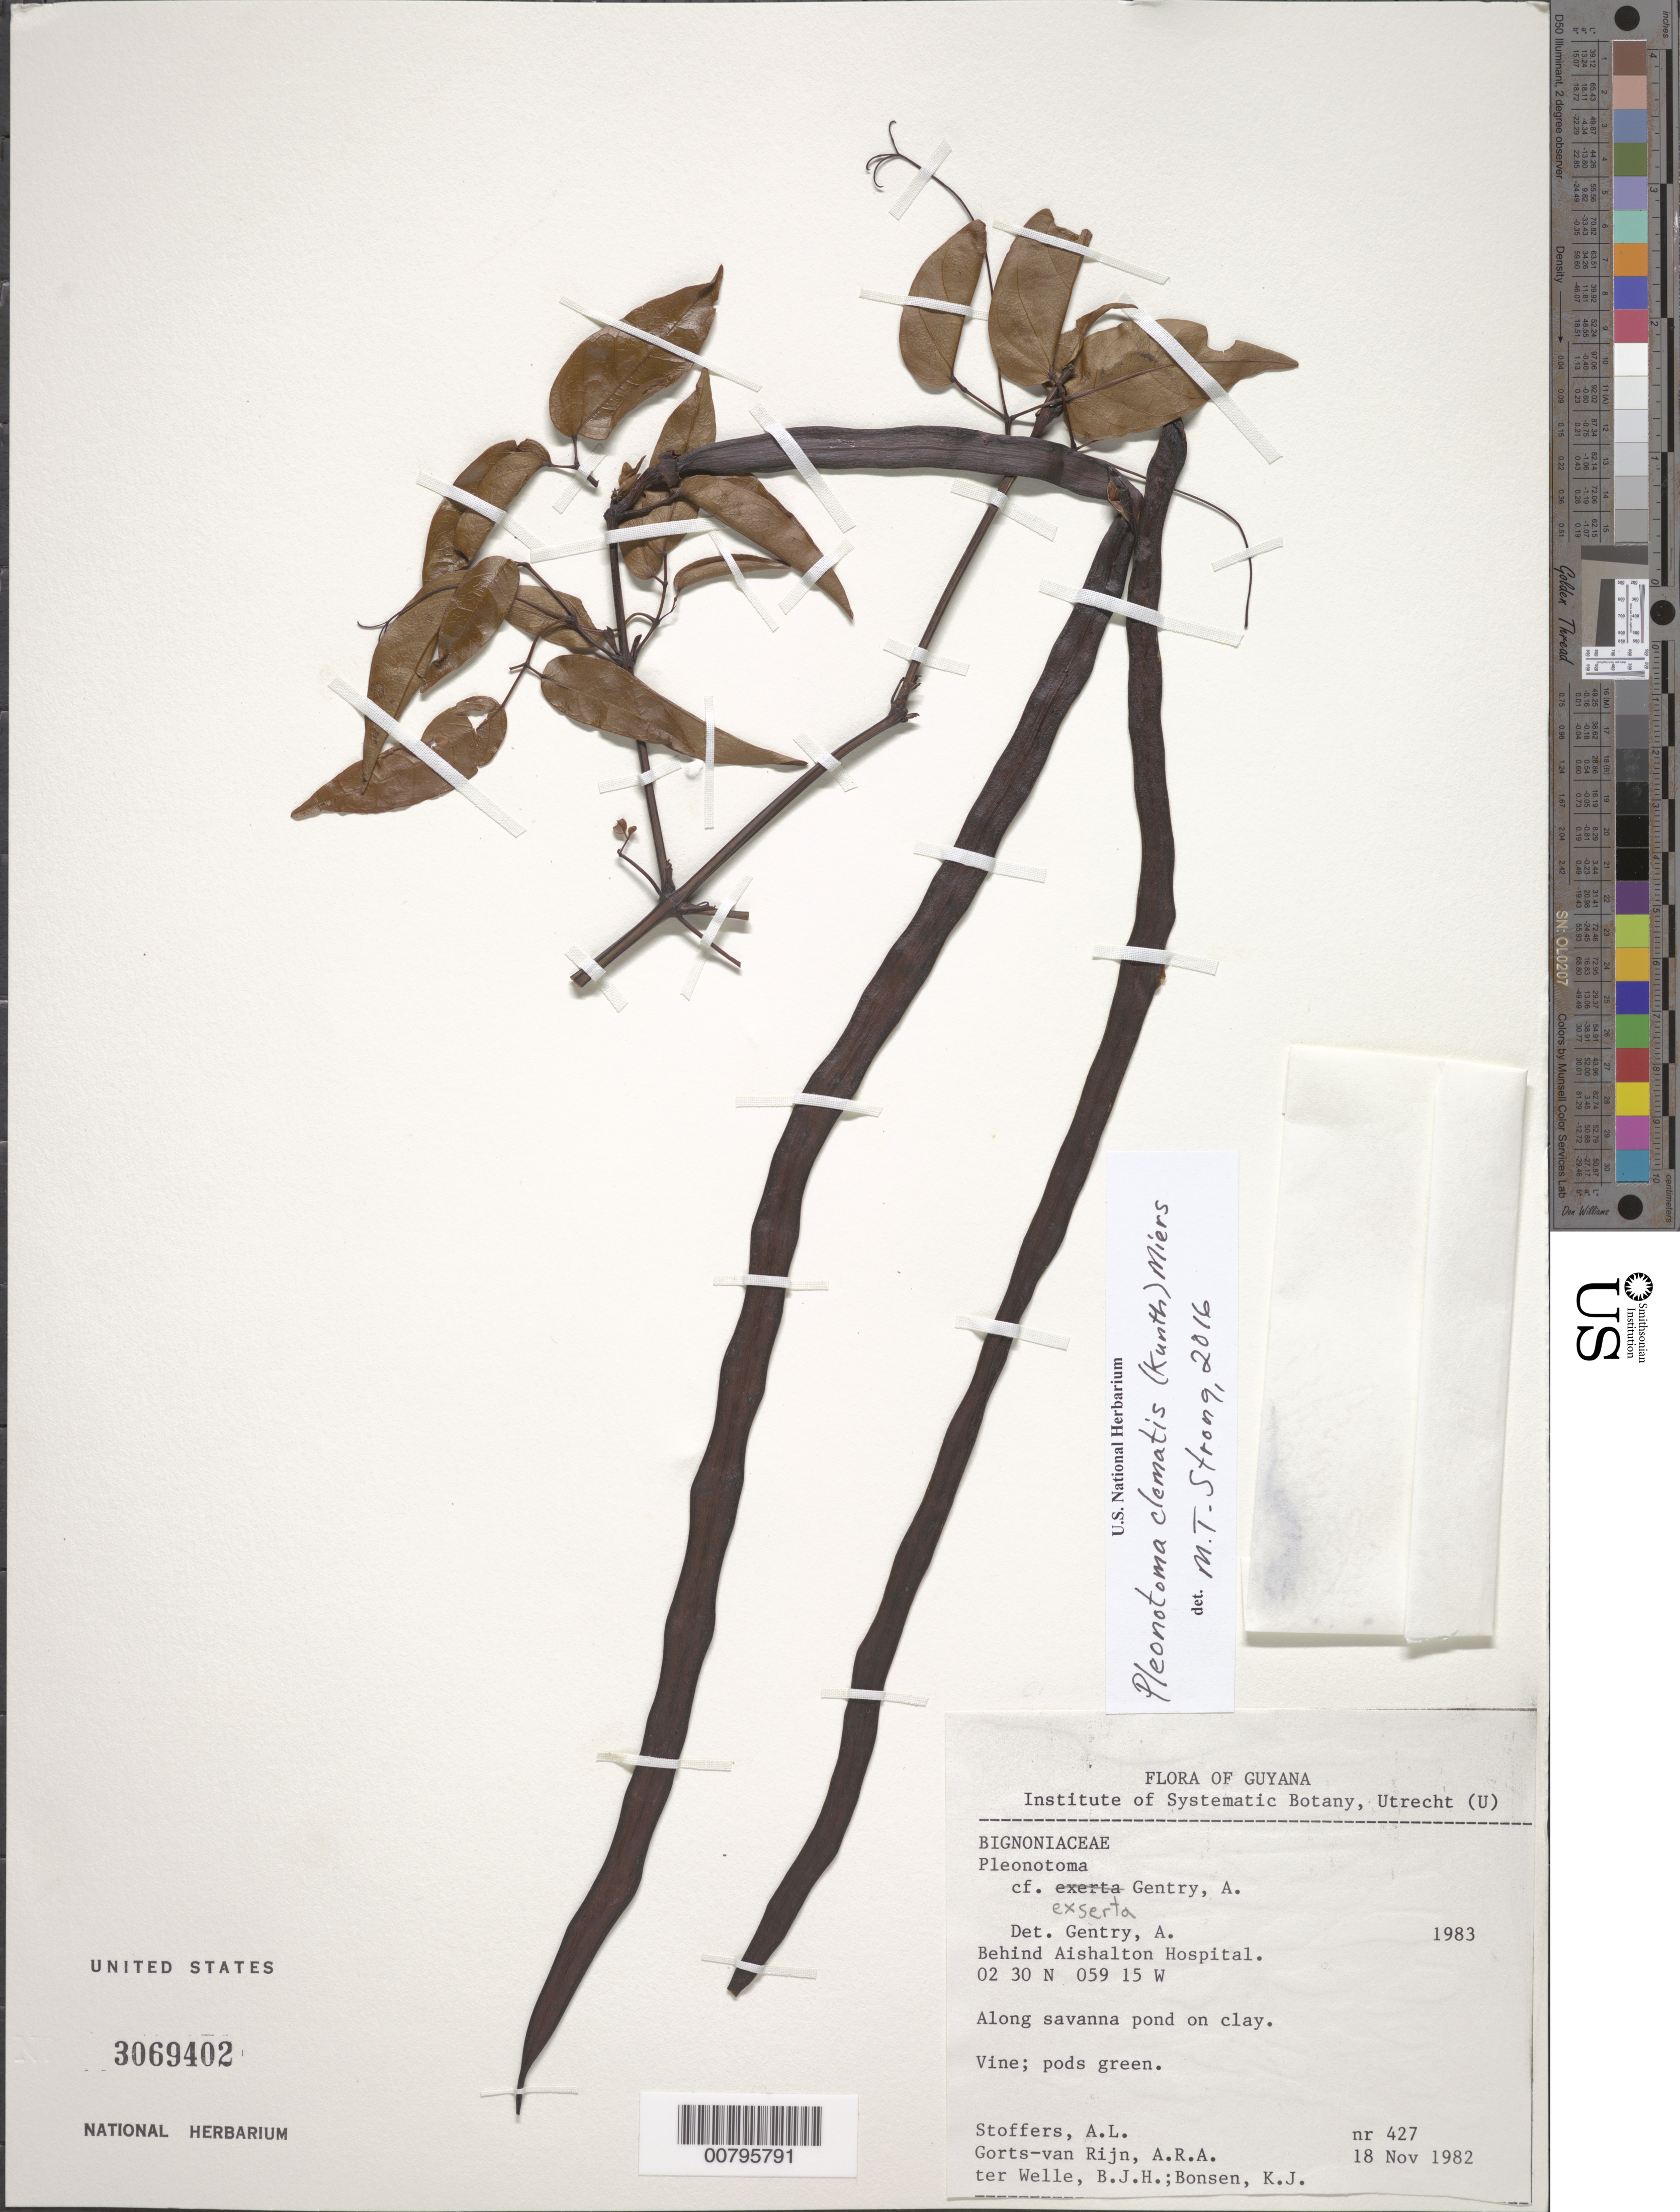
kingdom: Plantae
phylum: Tracheophyta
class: Magnoliopsida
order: Lamiales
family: Bignoniaceae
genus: Pleonotoma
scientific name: Pleonotoma clematis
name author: (Kunth) Miers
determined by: Strong, M. T., (US), Smithsonian Institution - National Museum of Natural History (UNITED STATES)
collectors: A. Stoffers, A. .R. A. Görts-van Rijn, B. Welle & K. Bonsen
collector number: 427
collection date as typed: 18-Nov-82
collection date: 1982-11-18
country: Guyana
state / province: U. Takutu-U. Essequibo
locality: Aishalton Hospital, behind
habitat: Savanna pond on clay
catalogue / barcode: US 3069402